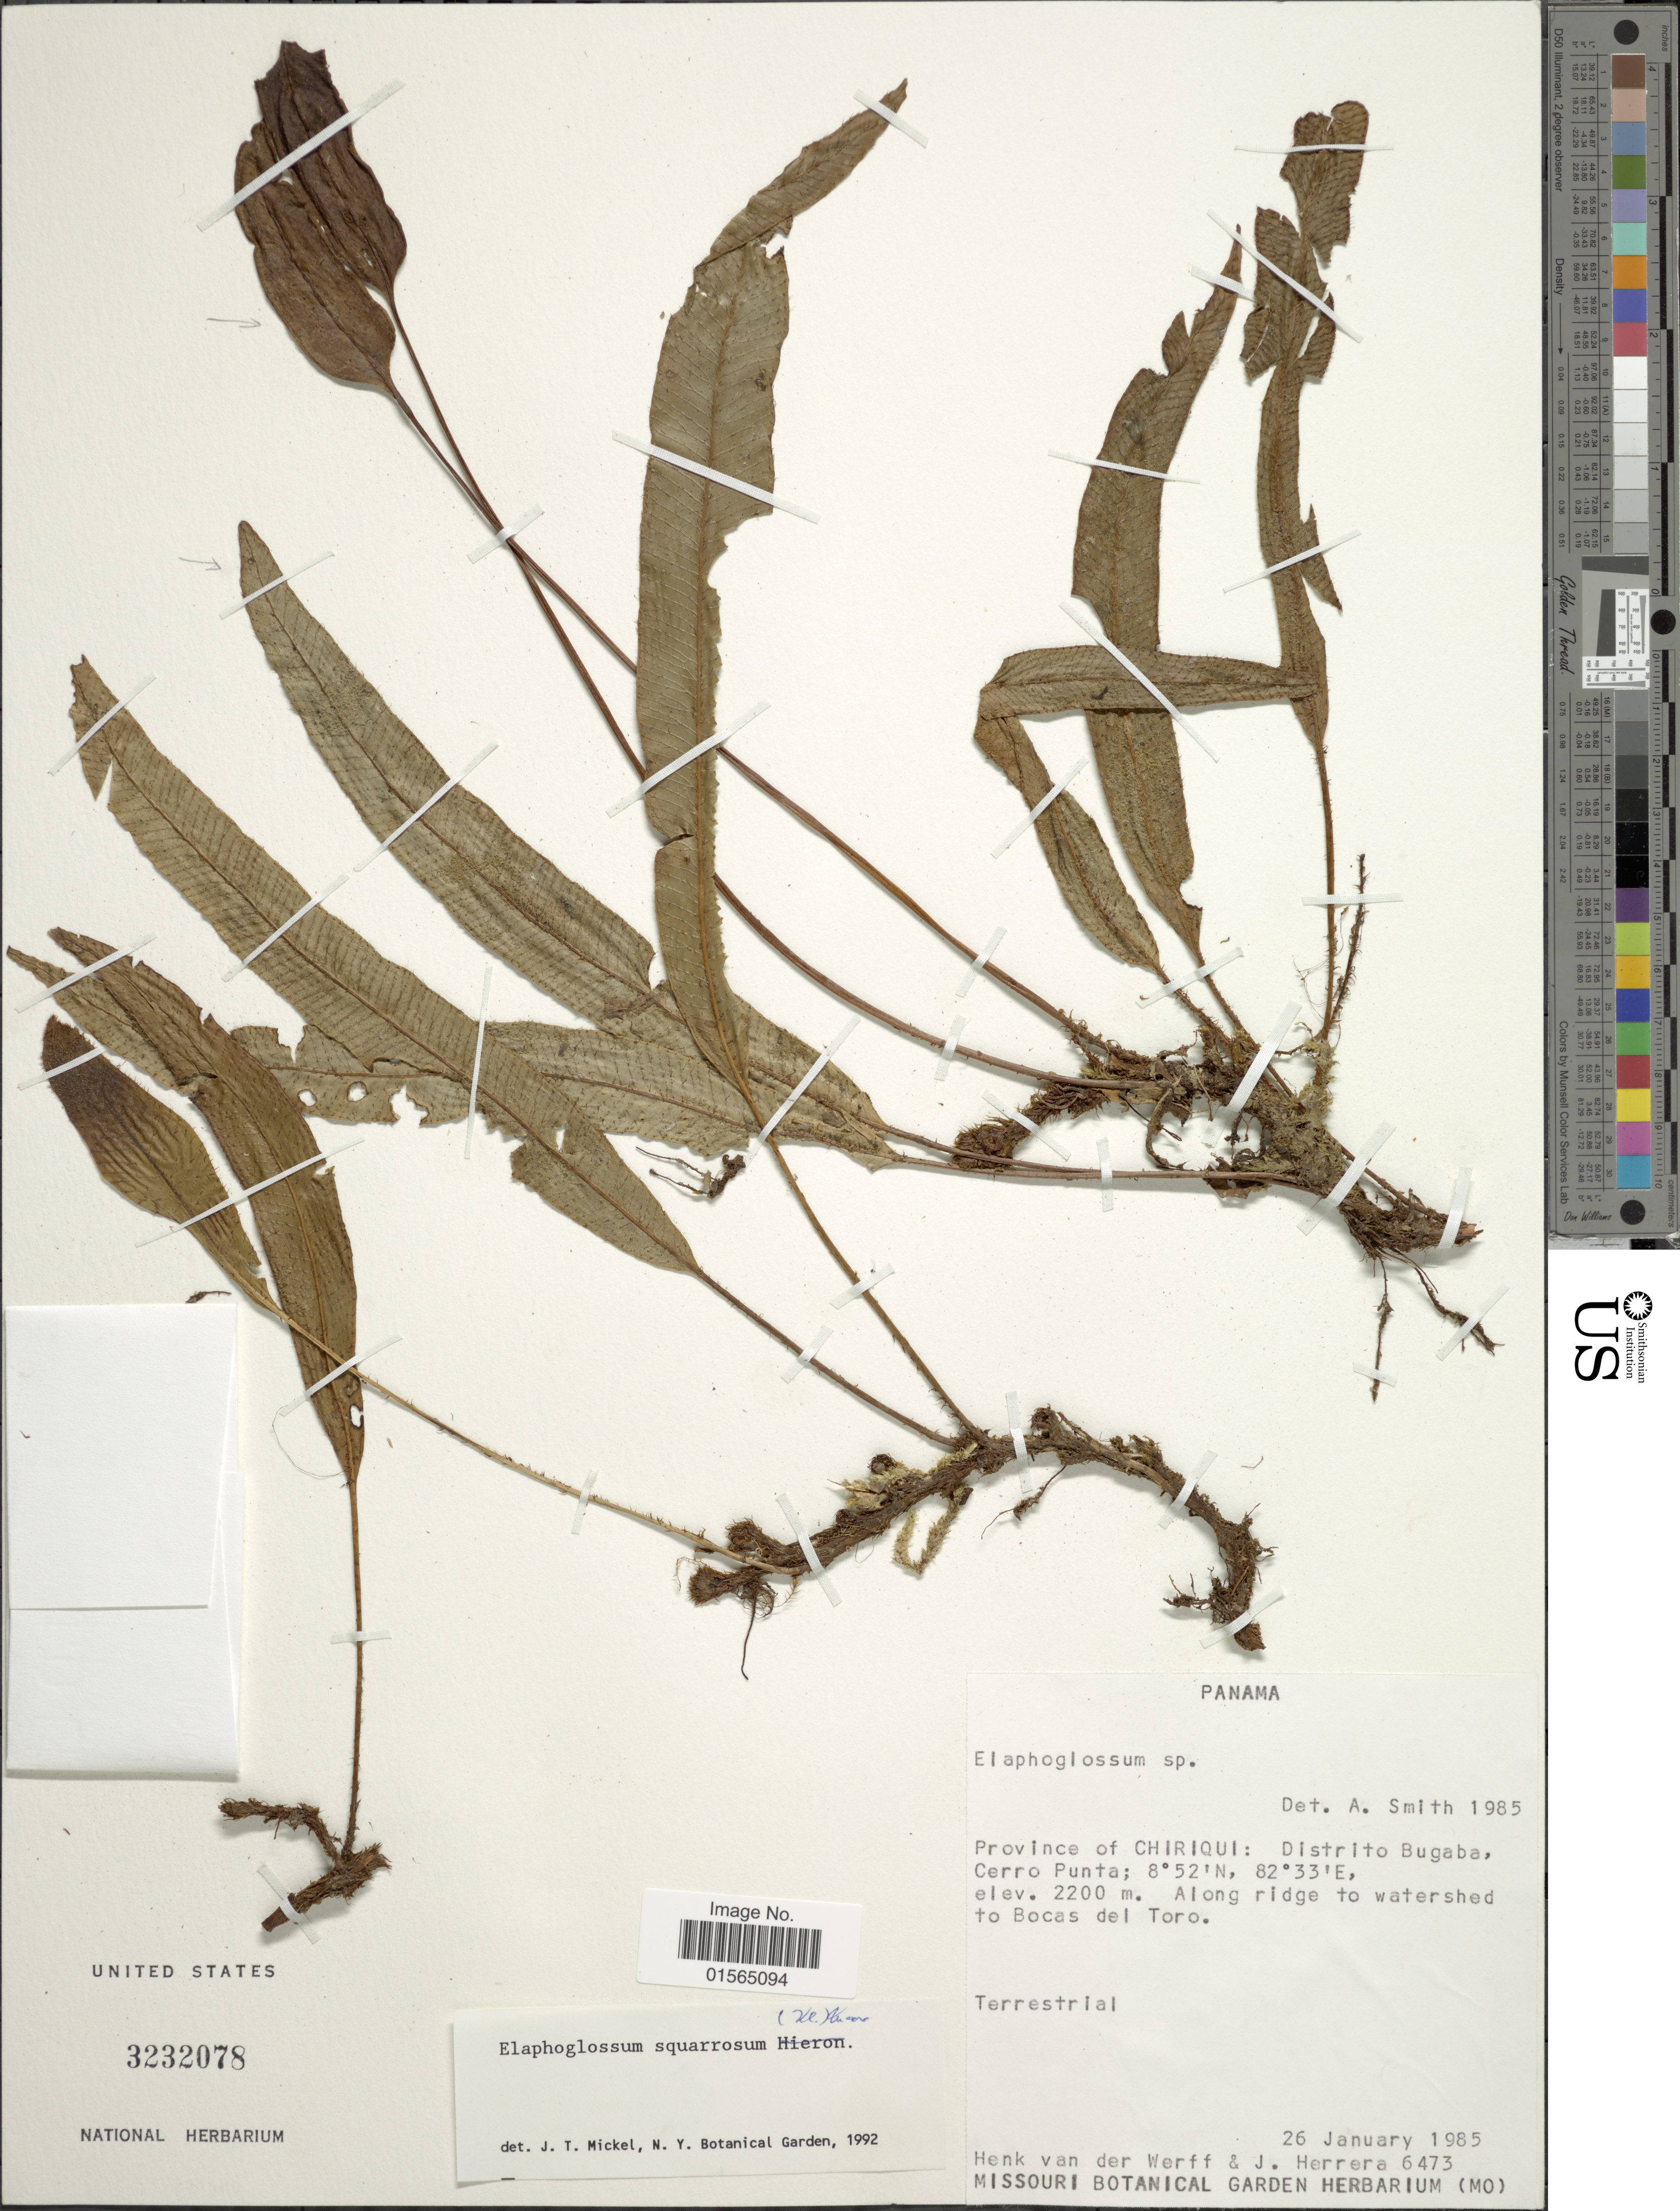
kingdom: Plantae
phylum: Tracheophyta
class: Polypodiopsida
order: Polypodiales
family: Dryopteridaceae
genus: Elaphoglossum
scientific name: Elaphoglossum squarrosum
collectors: H. van der Werff & J. Herrera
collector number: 6473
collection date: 1985-01-26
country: Panama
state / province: Chiriqui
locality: Distrito Bugaba, Cerro Punta, along ridge to watershed to Bocas del Toro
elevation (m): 2200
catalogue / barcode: US 3232078